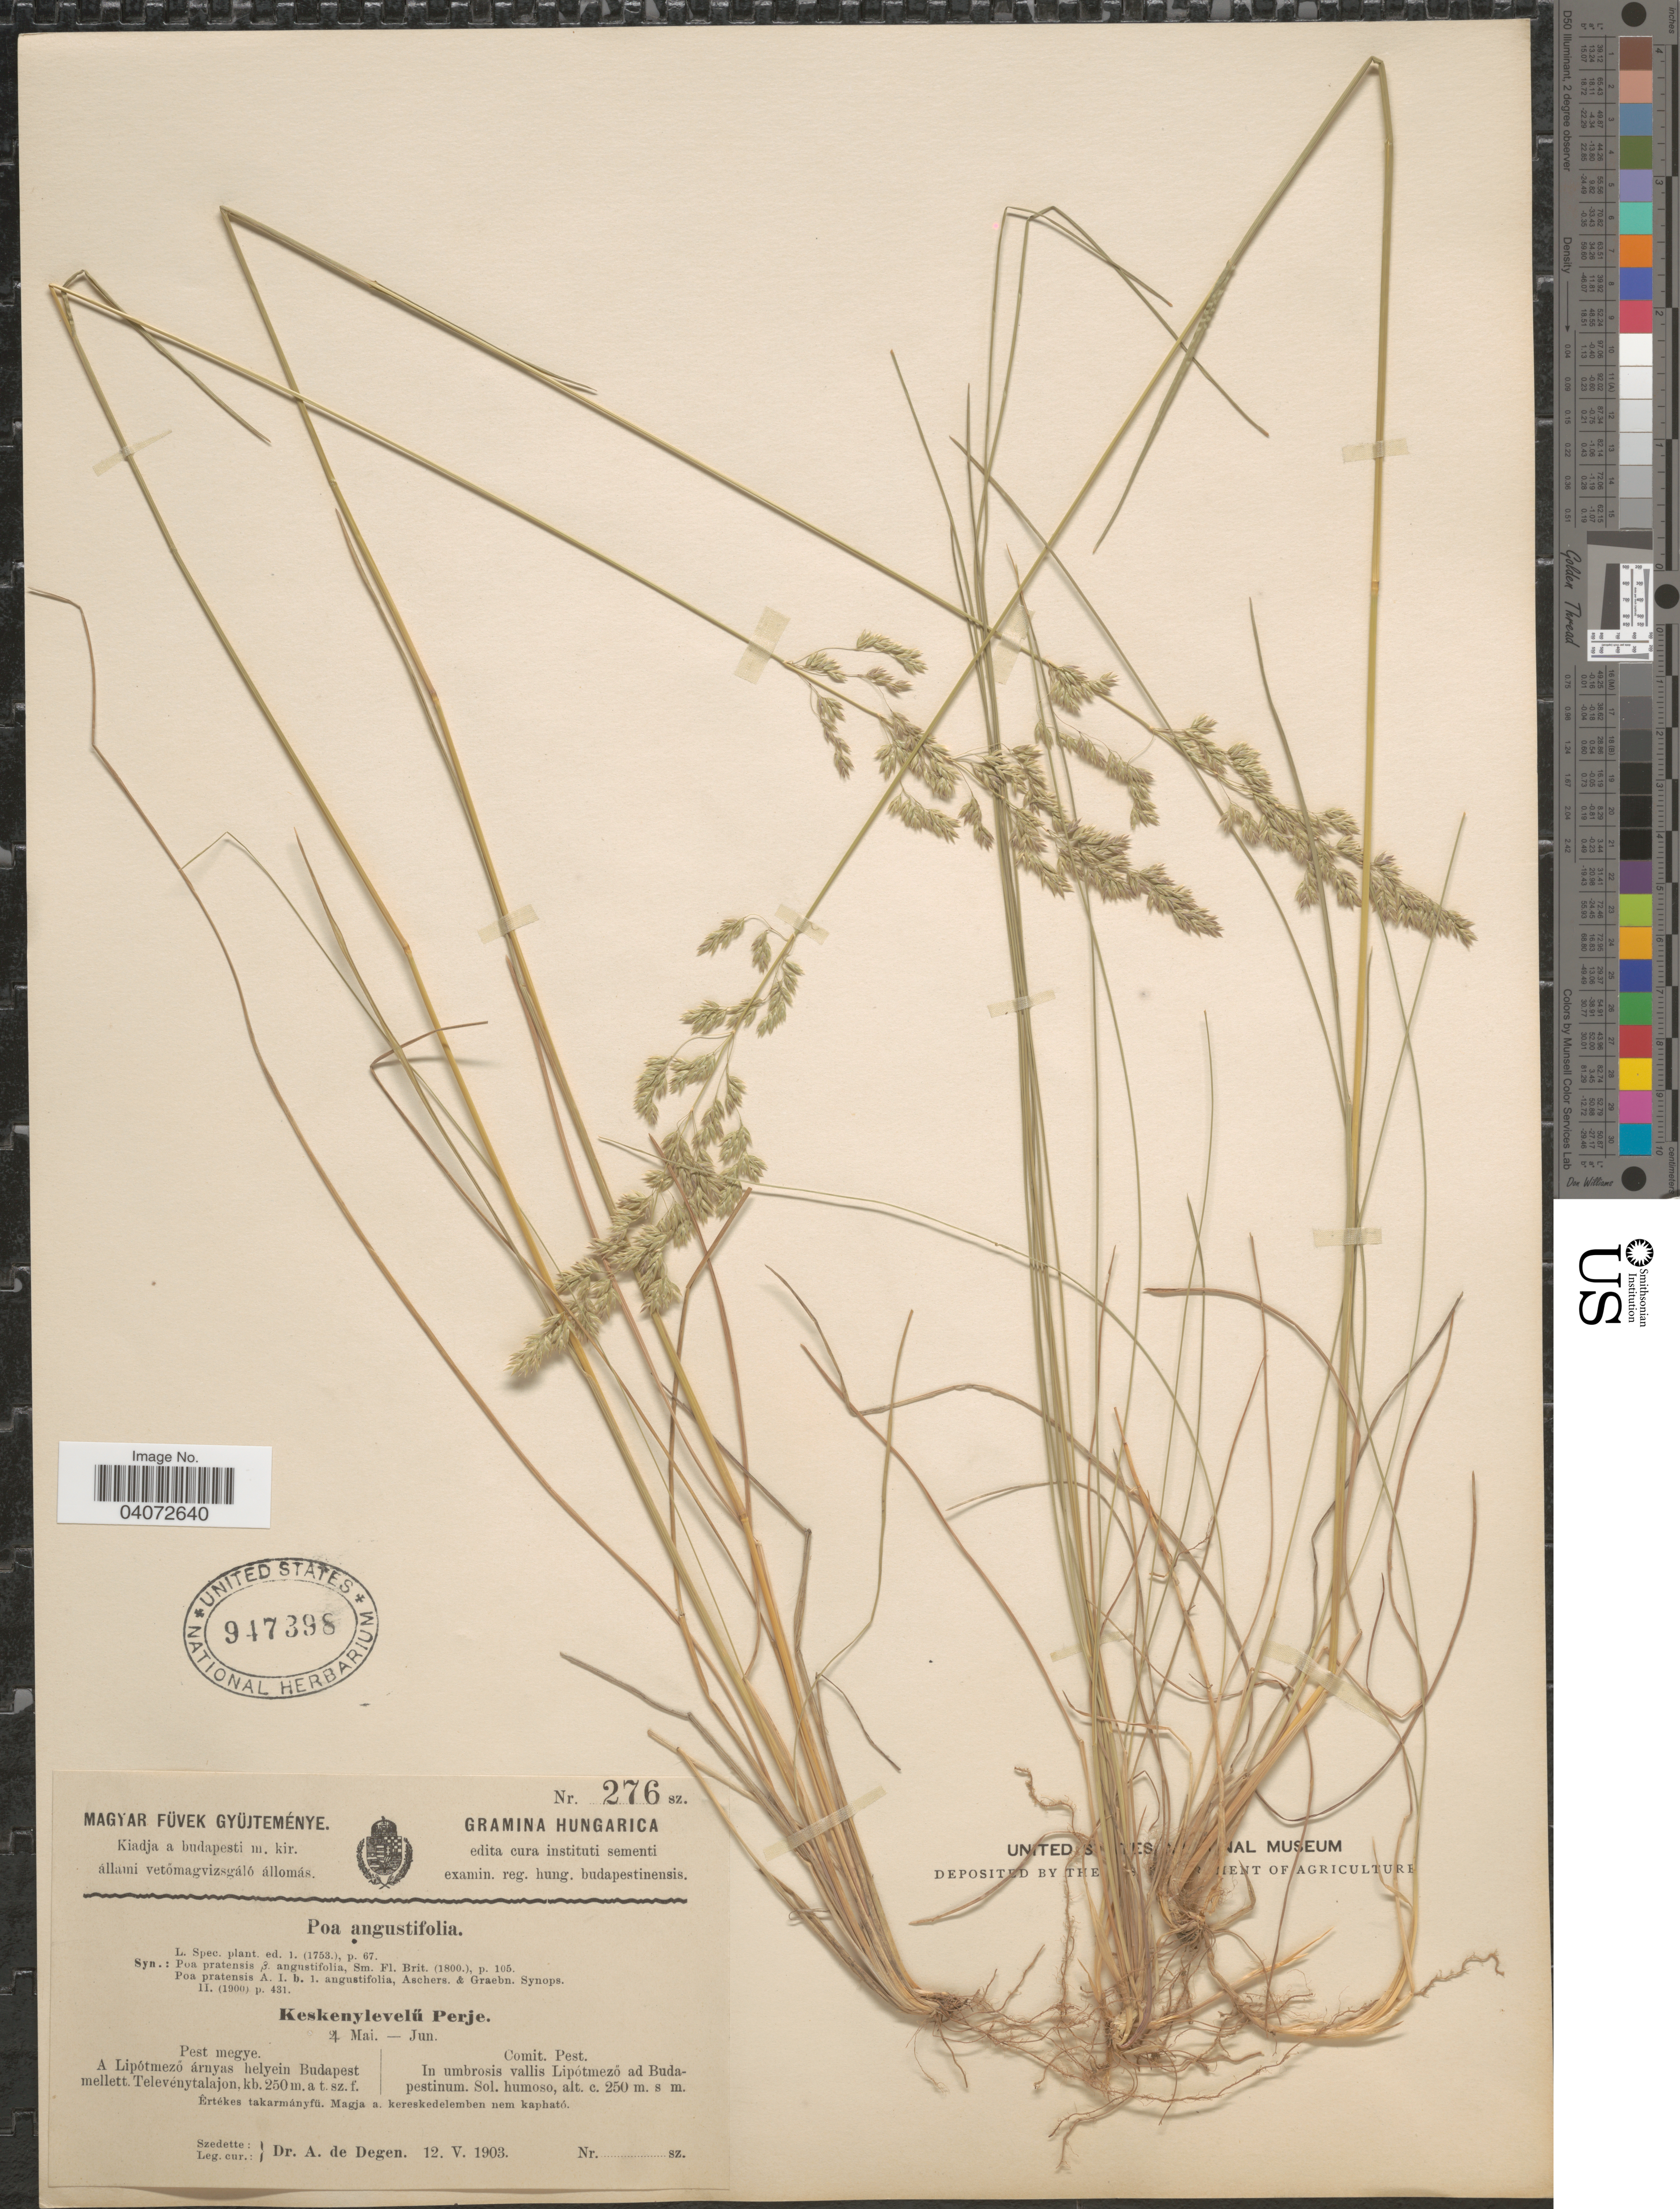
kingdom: Plantae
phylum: Tracheophyta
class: Liliopsida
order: Poales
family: Poaceae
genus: Poa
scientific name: Poa pratensis subsp. angustifolia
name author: (L.) Lej.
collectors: A. Degen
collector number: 276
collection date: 1903-05-12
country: Hungary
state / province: Pest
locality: Comit. Pest. In umbrosis vallis Lipótmezö ad Budapestinum. Sol. humoso.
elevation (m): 250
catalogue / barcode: US 947398